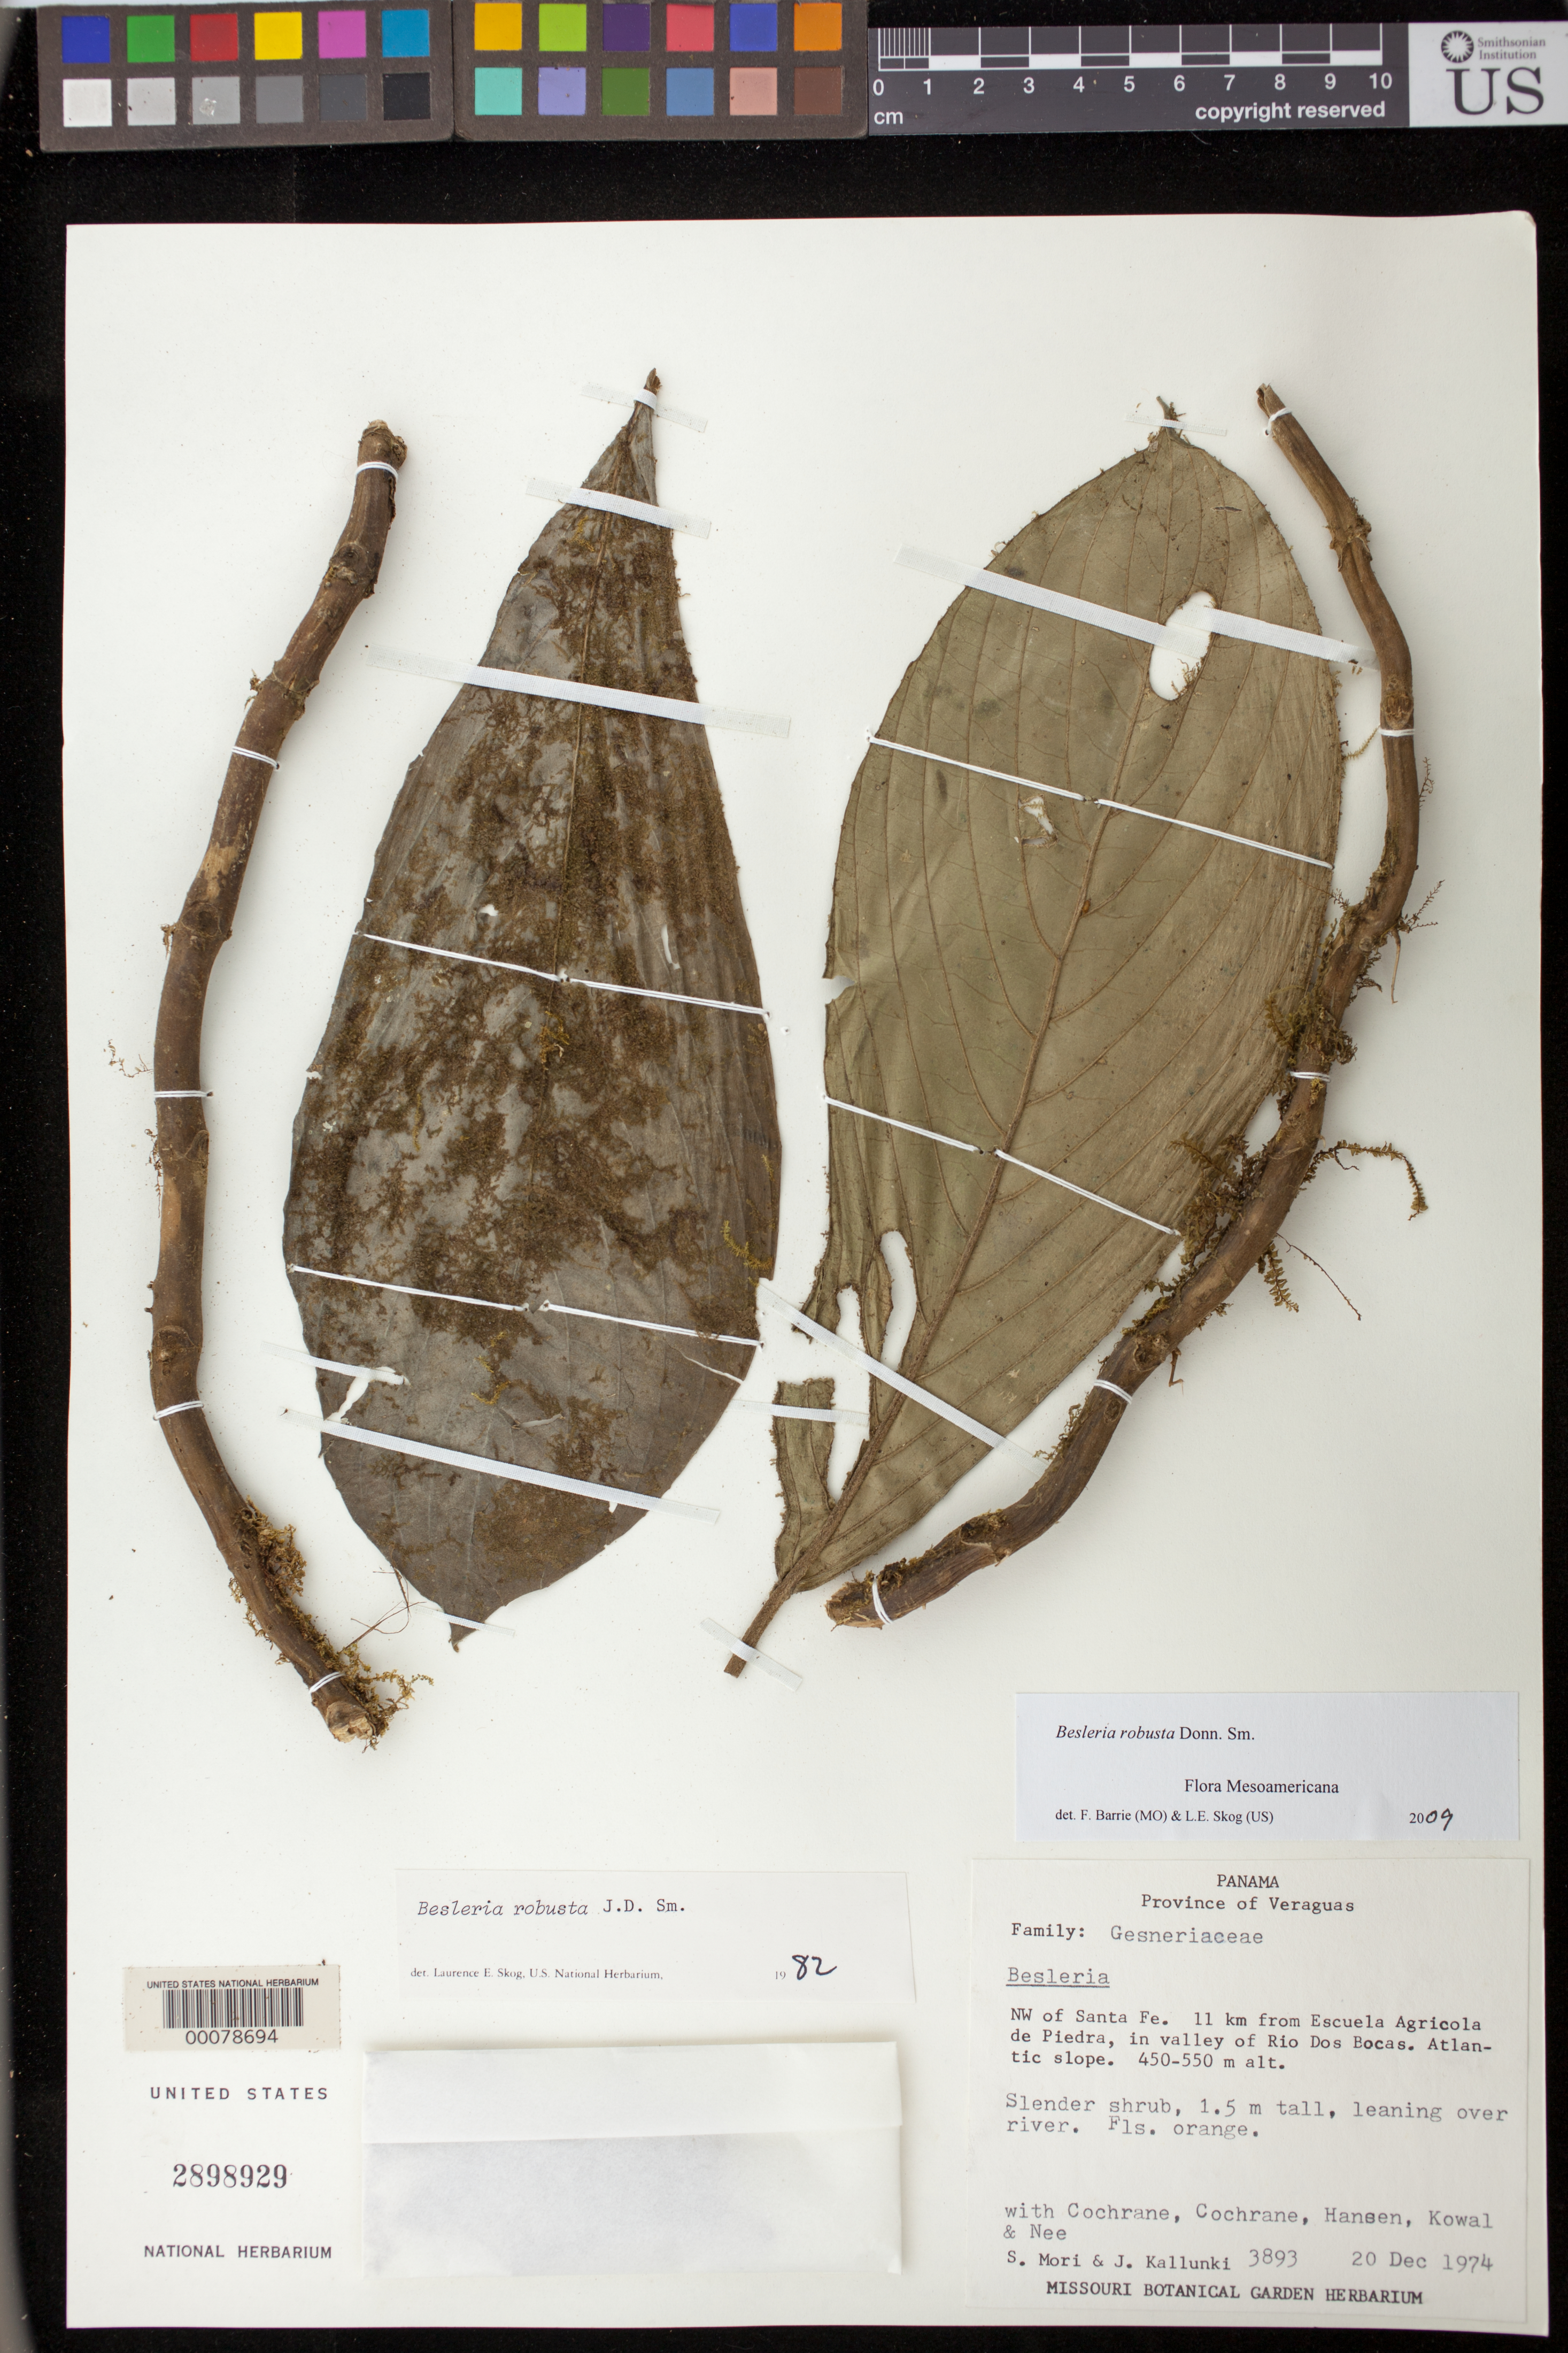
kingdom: Plantae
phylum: Tracheophyta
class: Magnoliopsida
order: Lamiales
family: Gesneriaceae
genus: Besleria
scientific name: Besleria robusta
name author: Donn. Sm.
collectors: S. Mori & J. Kallunki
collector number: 3893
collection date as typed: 20 Dec 1974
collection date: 1974-12-20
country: Panama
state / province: Veraguas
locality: NW of Santa Fe, 11 km from Escuela Agricola de Piedra, in valley of Rio dos Bocas, Atlantic slope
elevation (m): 450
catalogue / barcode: US 2898929